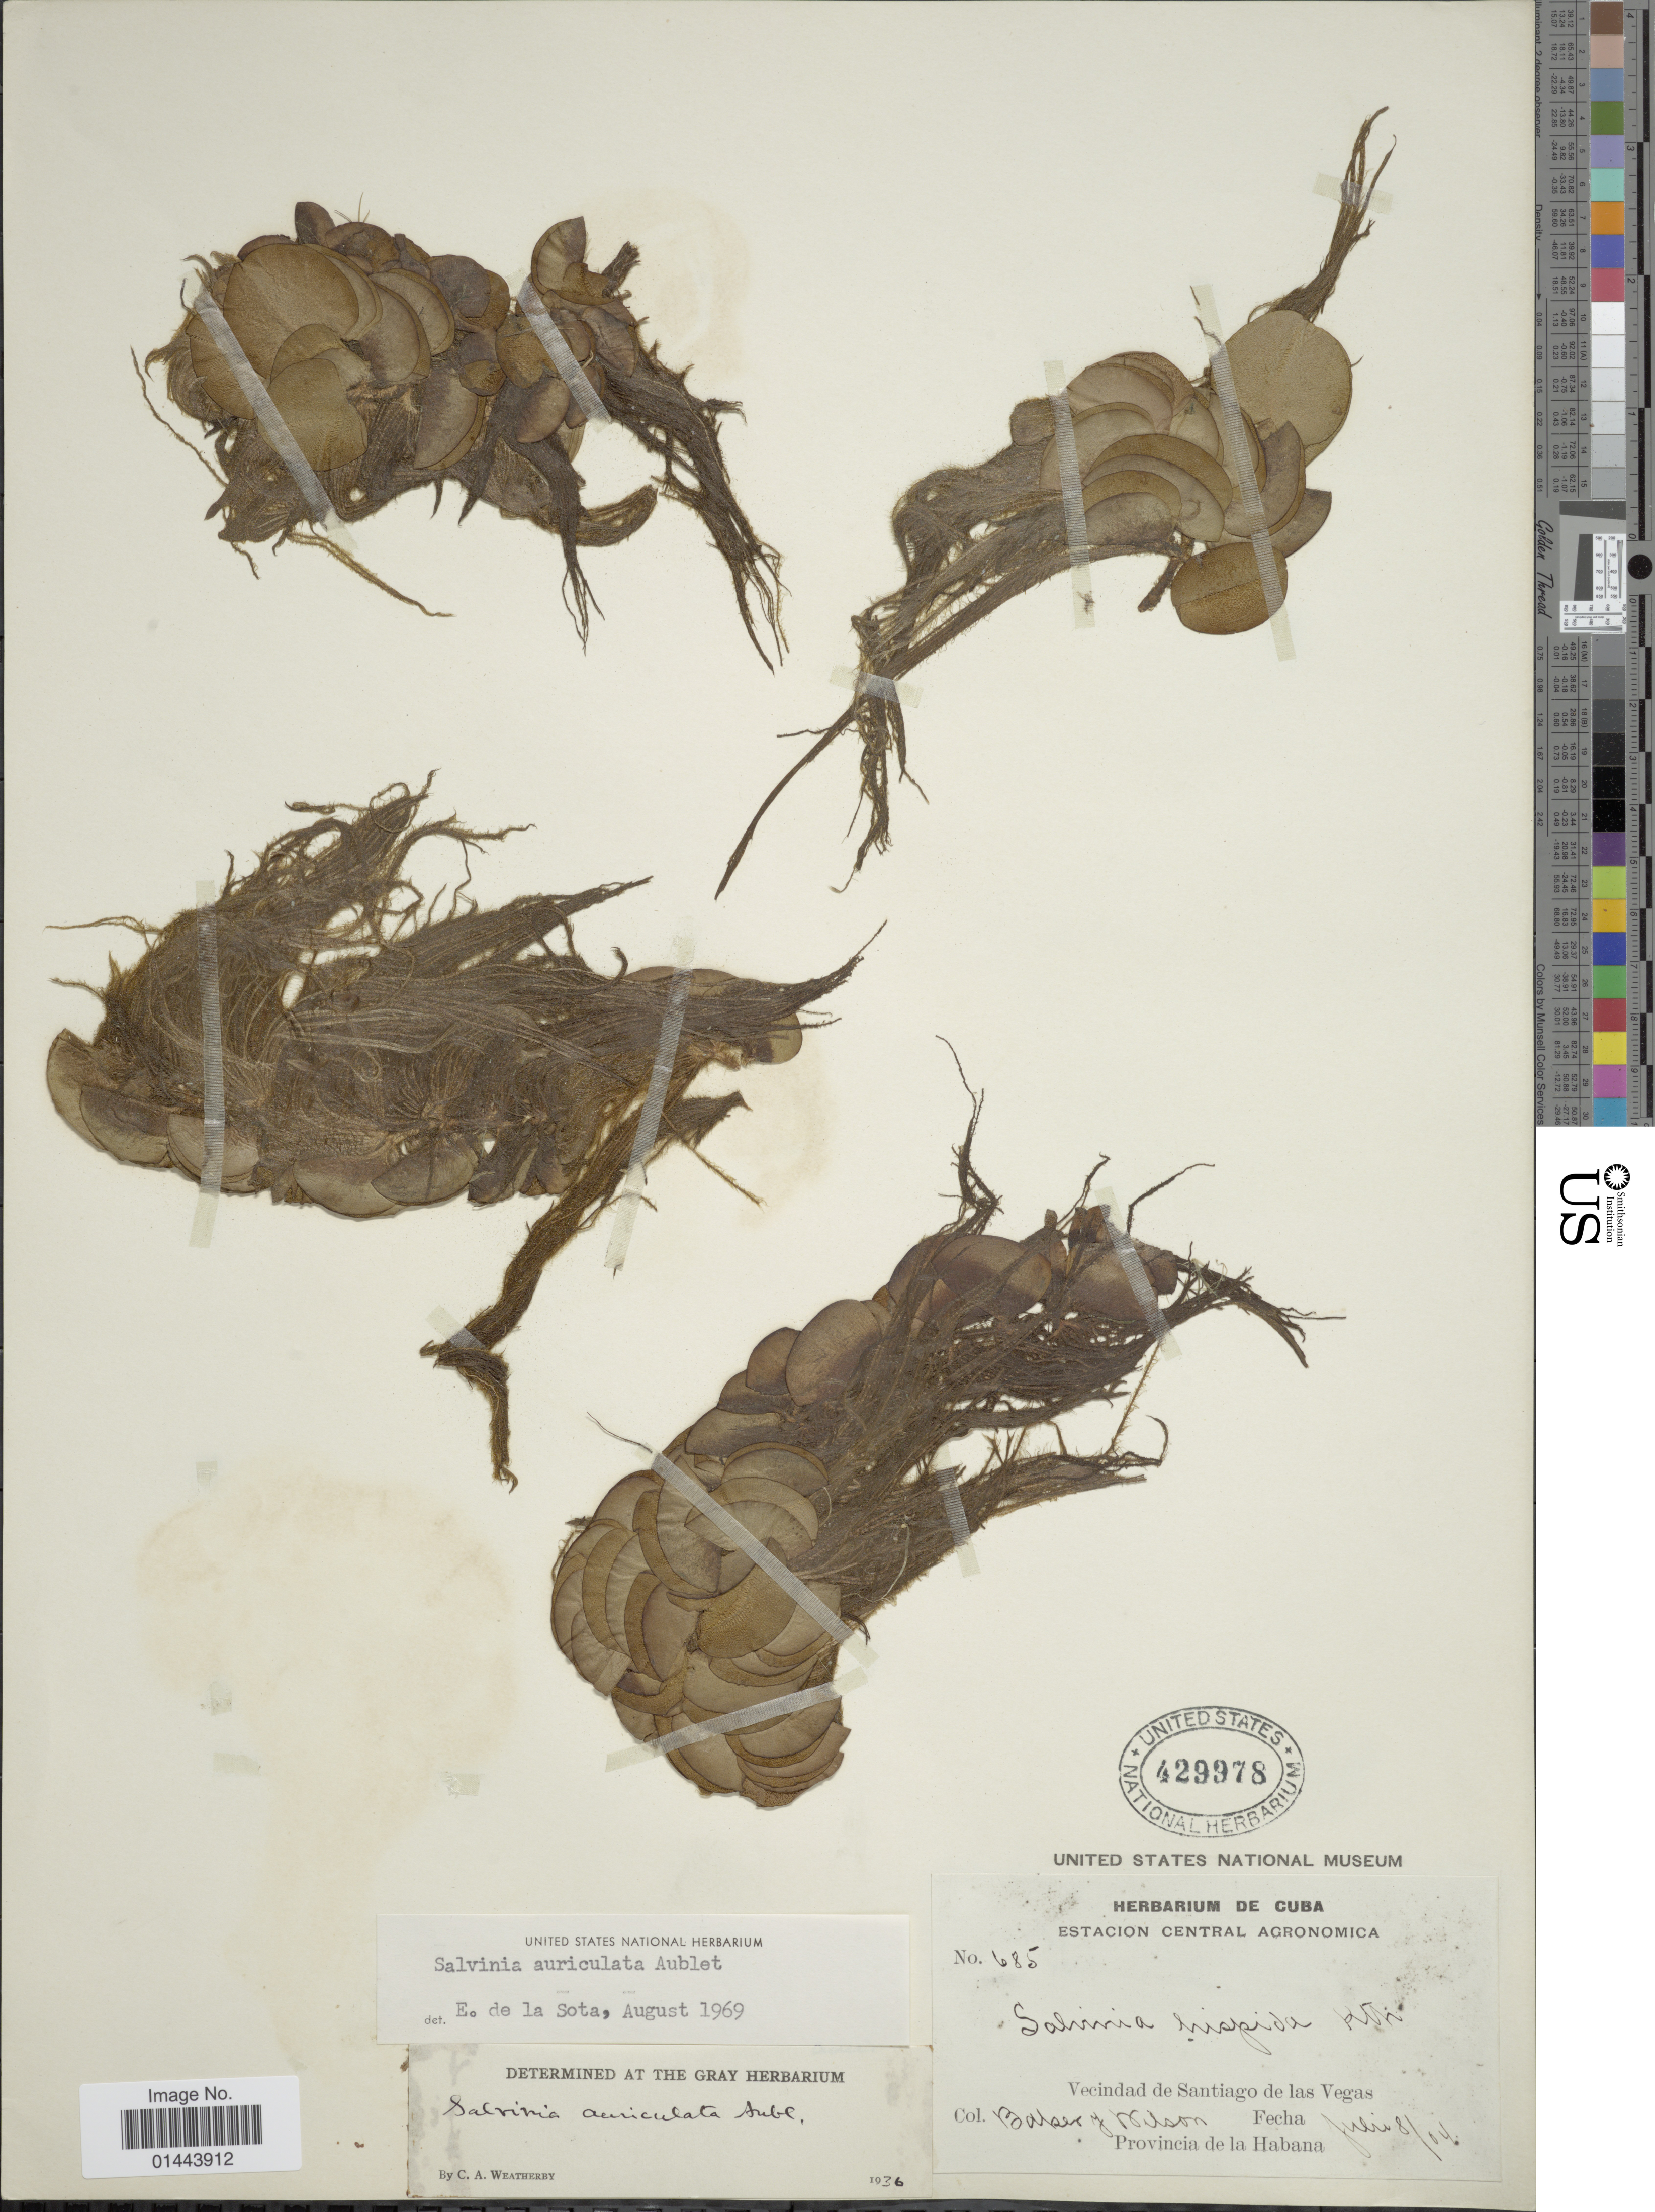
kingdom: Plantae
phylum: Tracheophyta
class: Polypodiopsida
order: Salviniales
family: Salviniaceae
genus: Salvinia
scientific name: Salvinia auriculata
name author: Aubl.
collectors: -. Baber & -- Wilson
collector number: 685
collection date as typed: Transcribed d/m/y: 8/7/04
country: Cuba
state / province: La Habana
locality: Vecindad de Santiago de Las Vegas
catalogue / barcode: US 429978